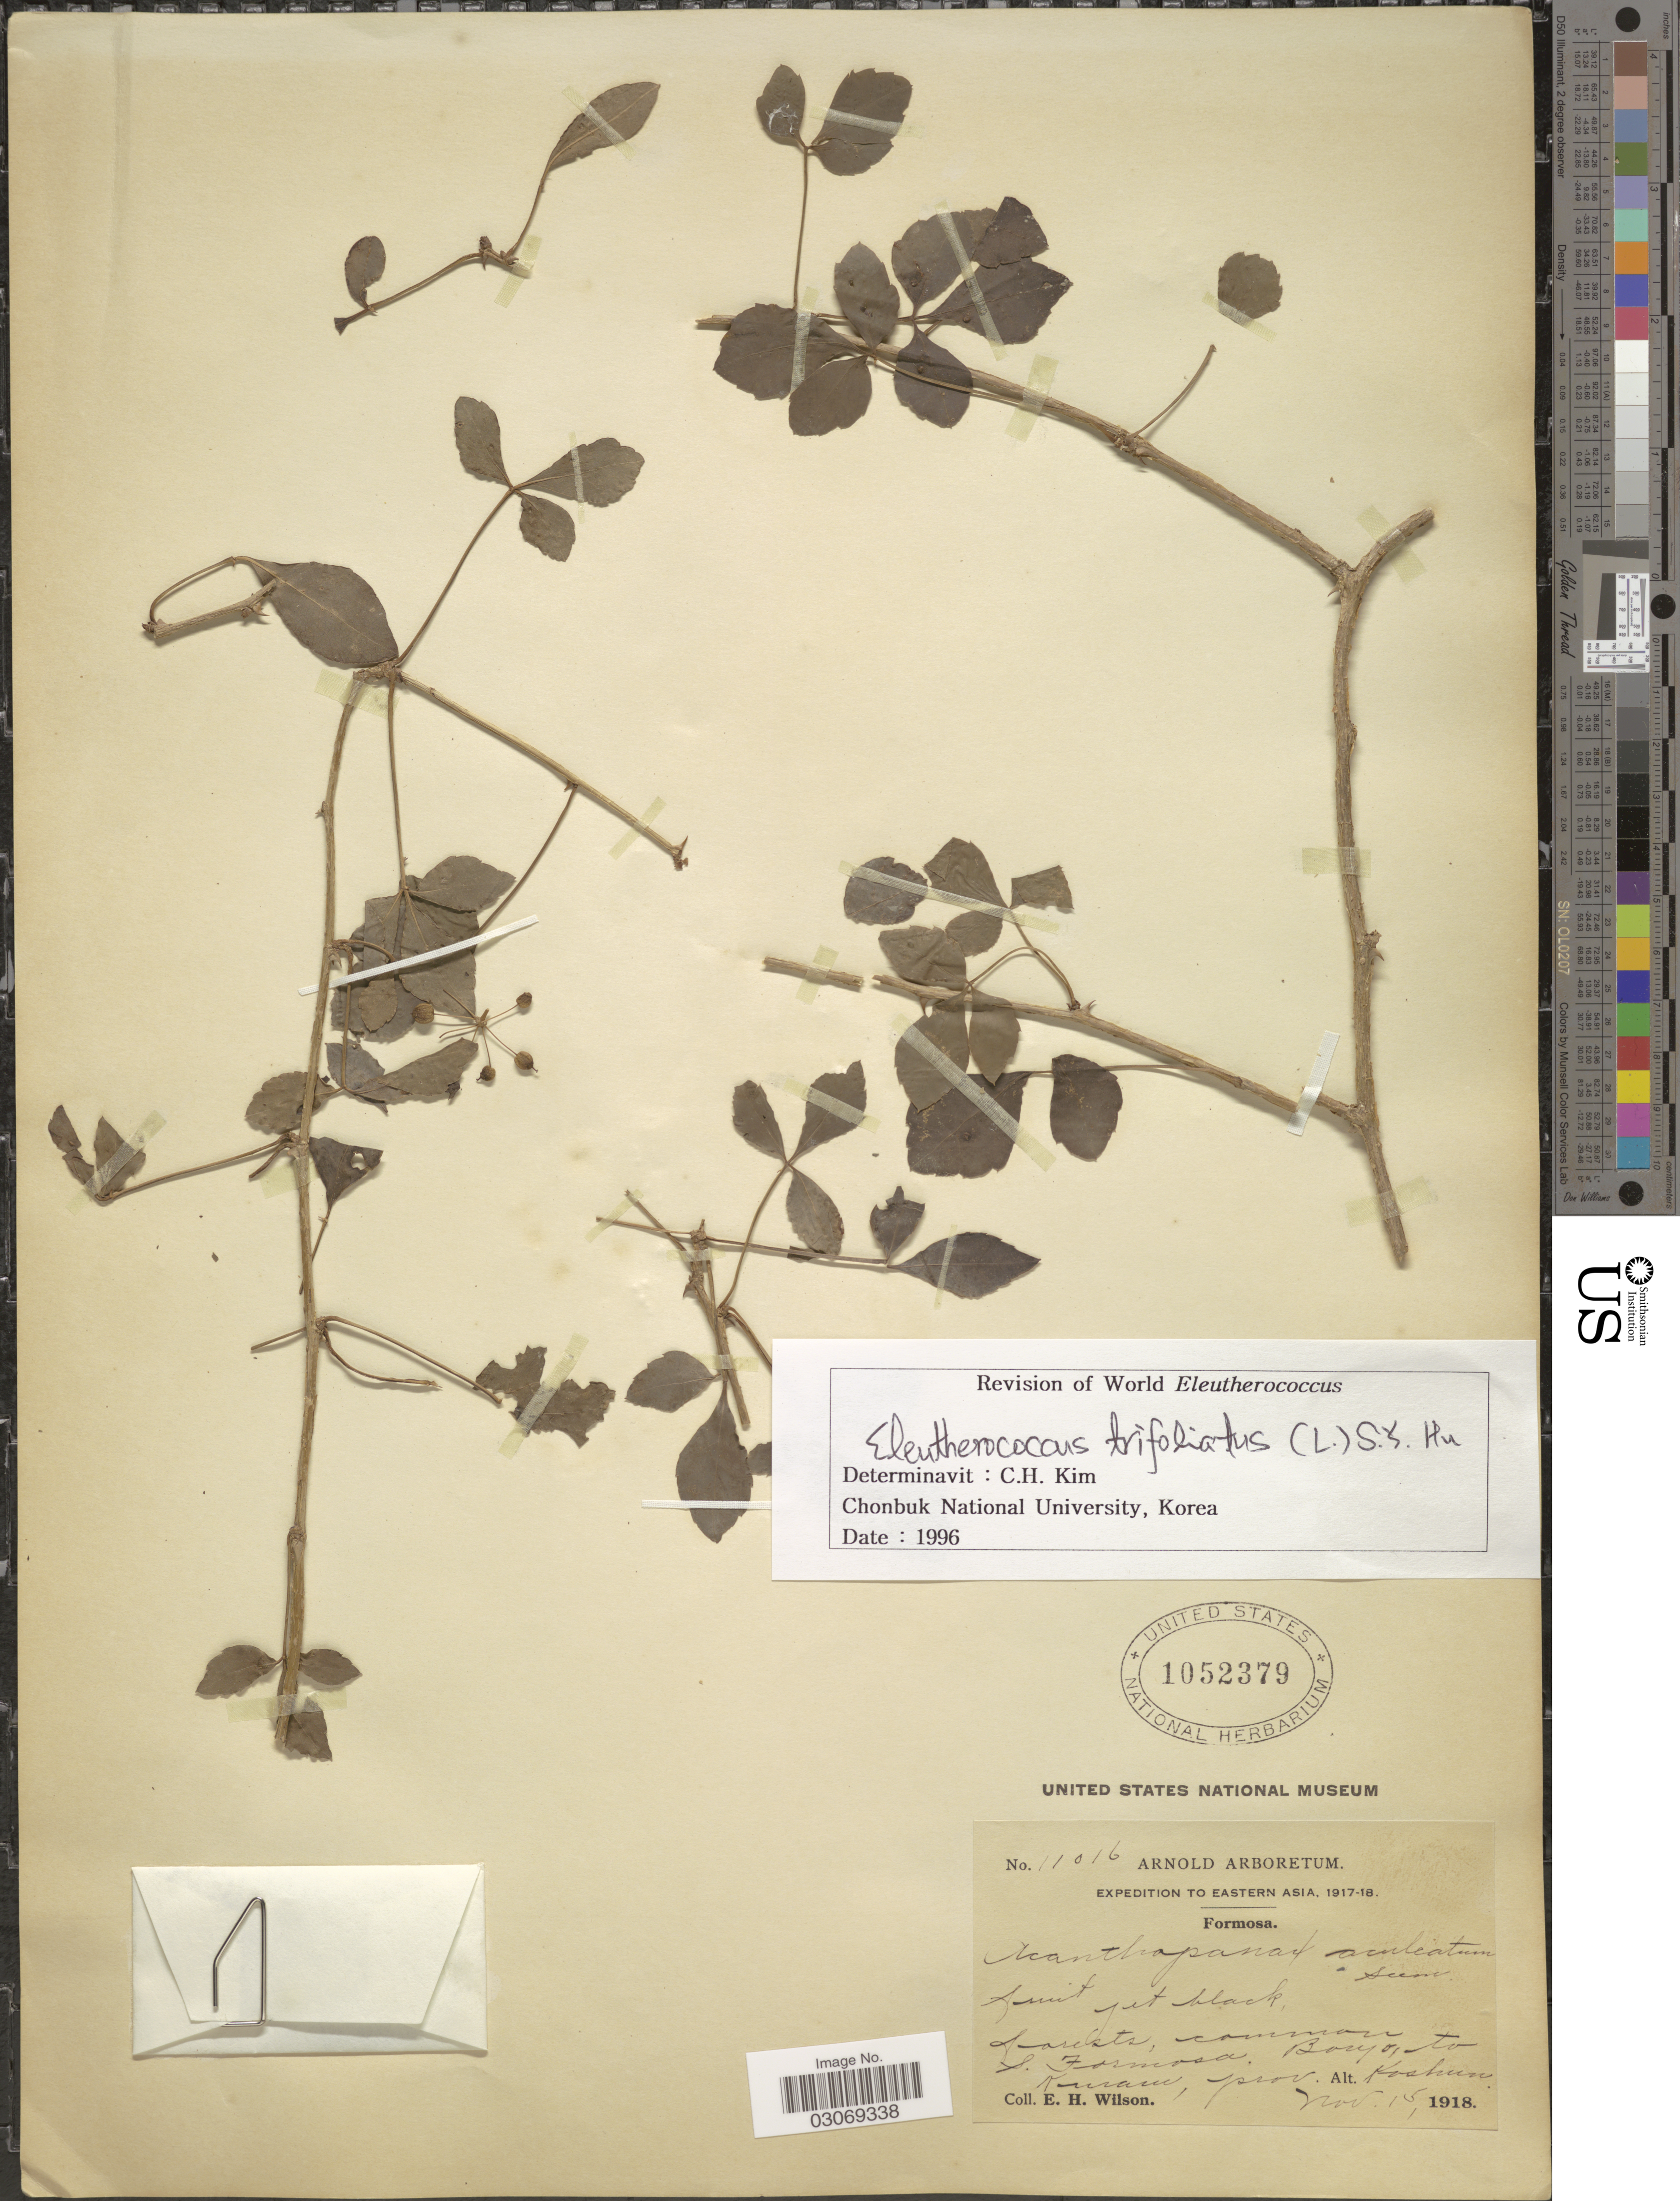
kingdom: Plantae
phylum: Tracheophyta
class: Magnoliopsida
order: Apiales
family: Araliaceae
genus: Eleutherococcus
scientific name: Eleutherococcus trifoliatus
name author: (L.) S.Y. Hu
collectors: E. Wilson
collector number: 11016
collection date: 1918-11-15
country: Taiwan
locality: Formosa. S. Formosa. Boryo to Kuram, prov. Koshun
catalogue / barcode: US 1052379